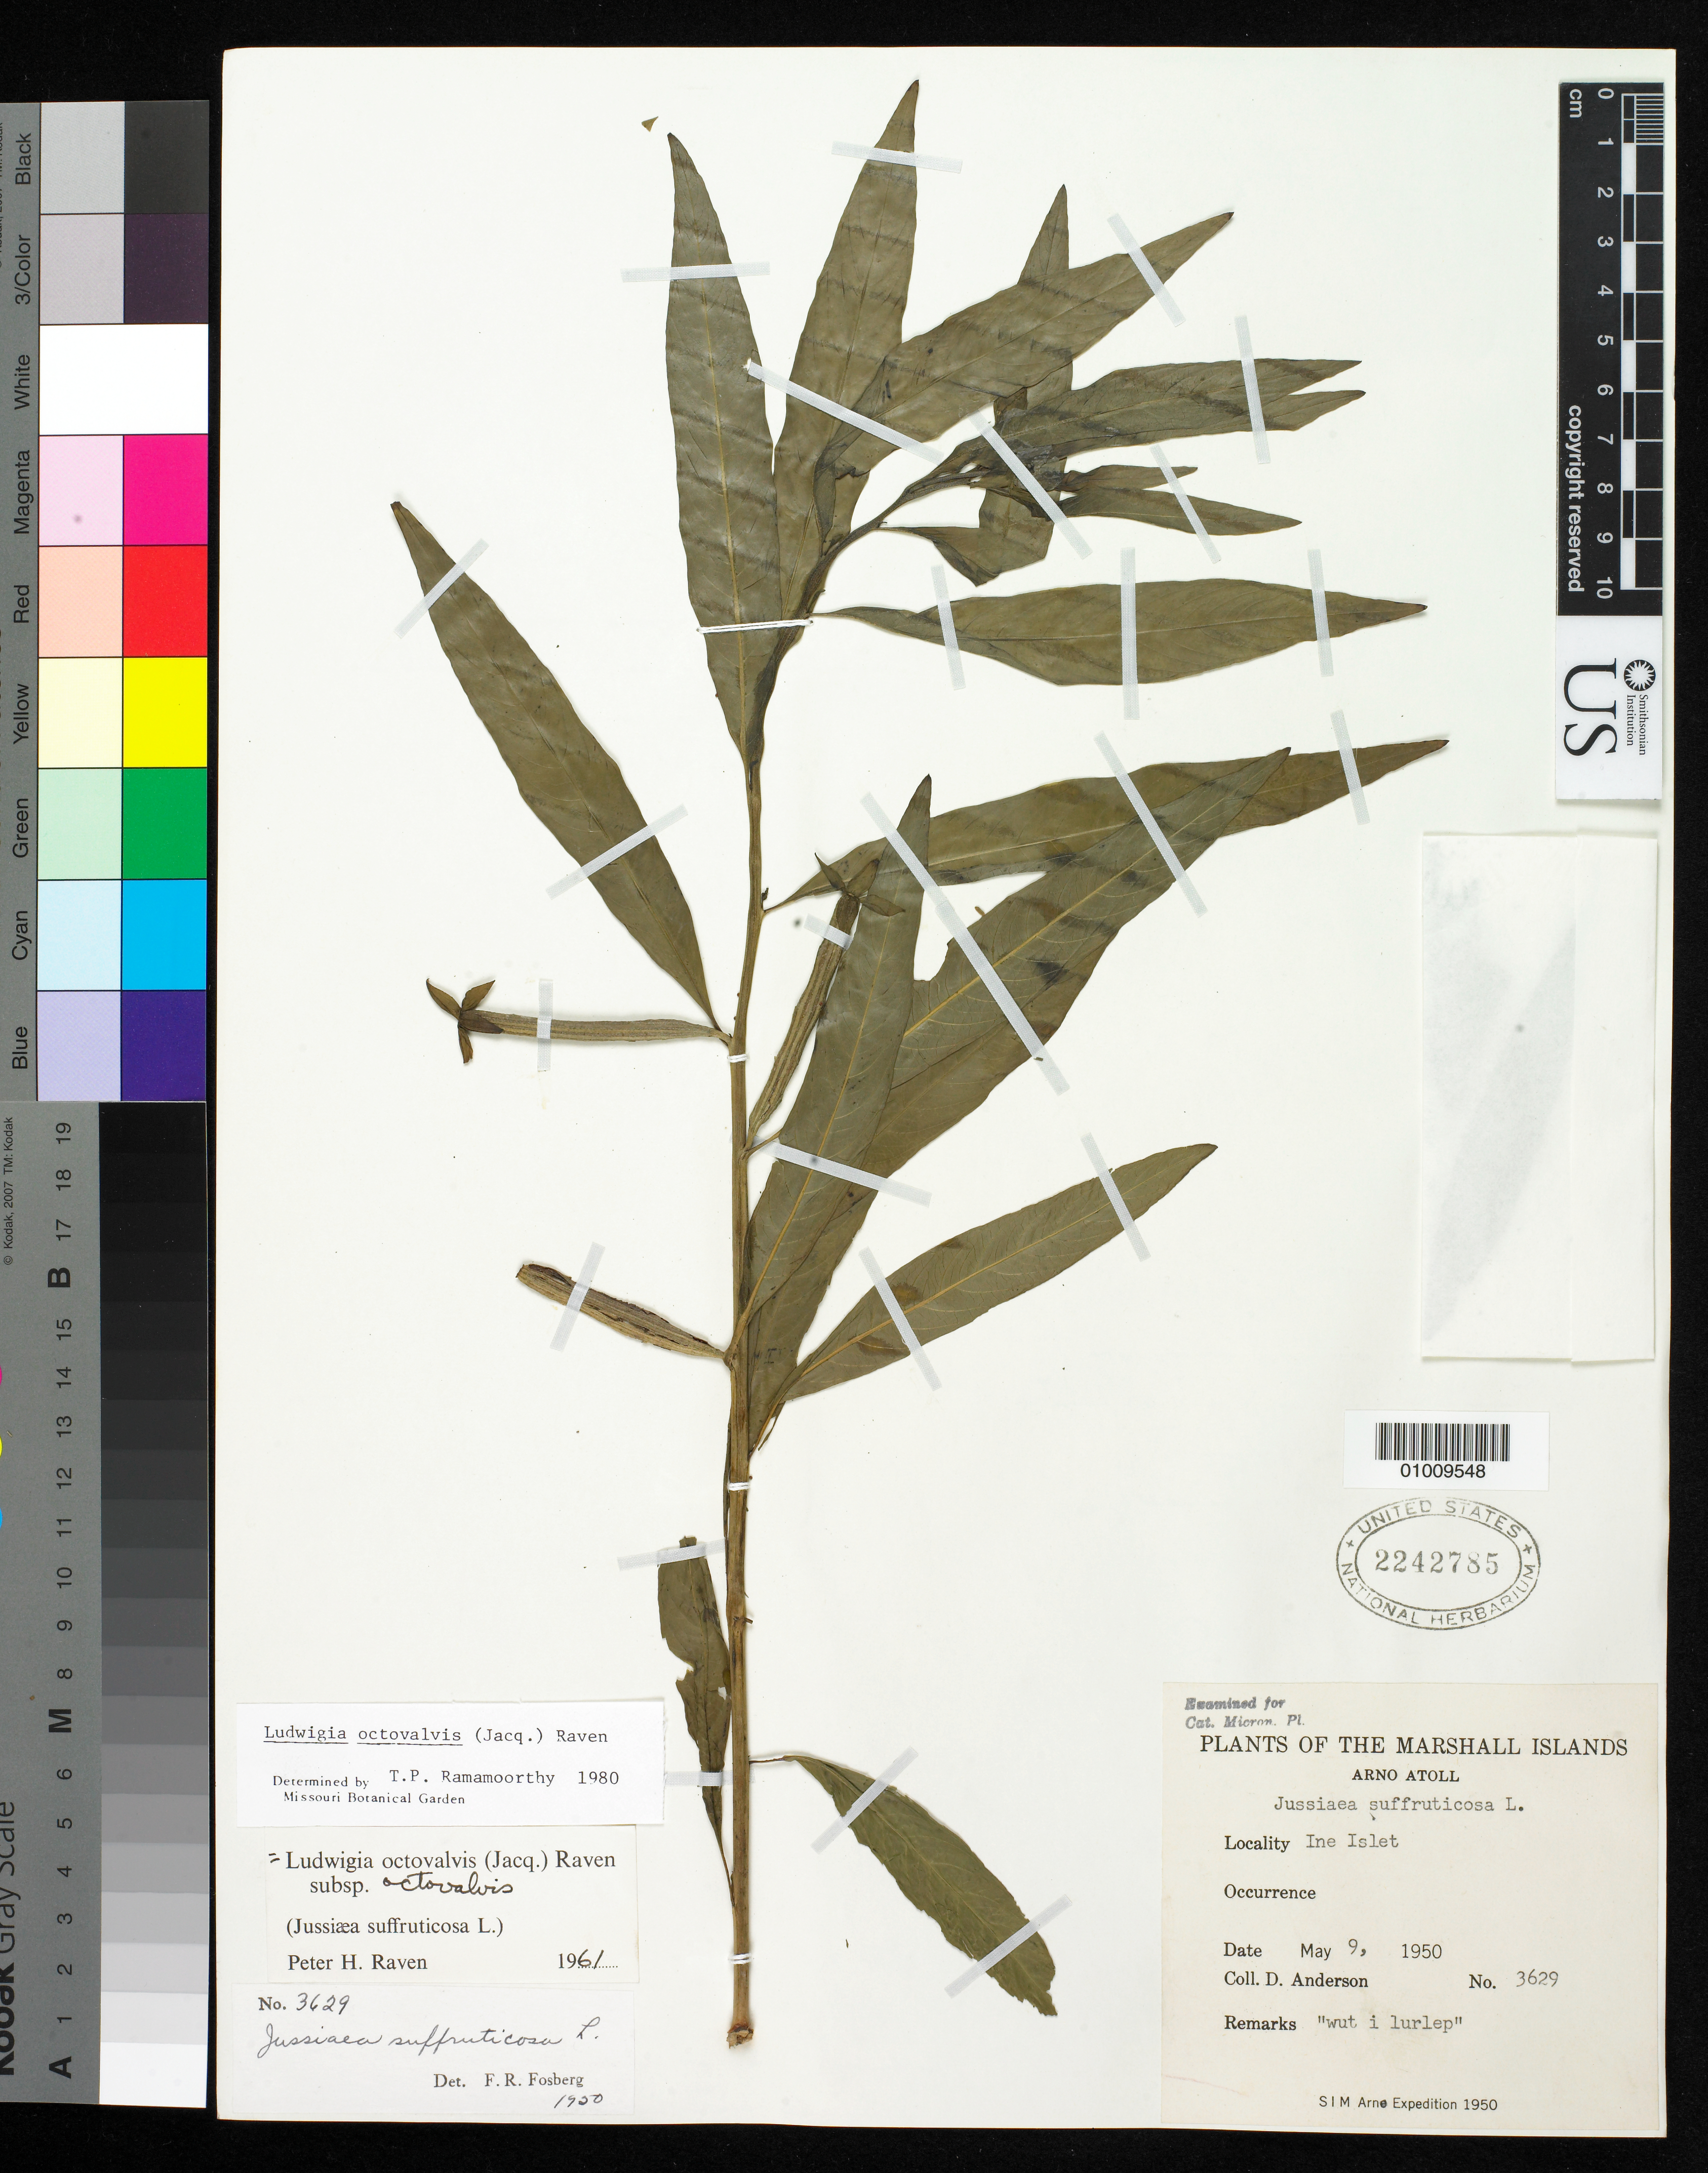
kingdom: Plantae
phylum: Tracheophyta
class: Magnoliopsida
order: Myrtales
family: Onagraceae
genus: Ludwigia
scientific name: Ludwigia octovalvis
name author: (Jacq.) P.H. Raven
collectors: D. Anderson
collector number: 3629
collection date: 1950-05-09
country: Marshall Islands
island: Arno Atoll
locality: Ine Islet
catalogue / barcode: US 2242785